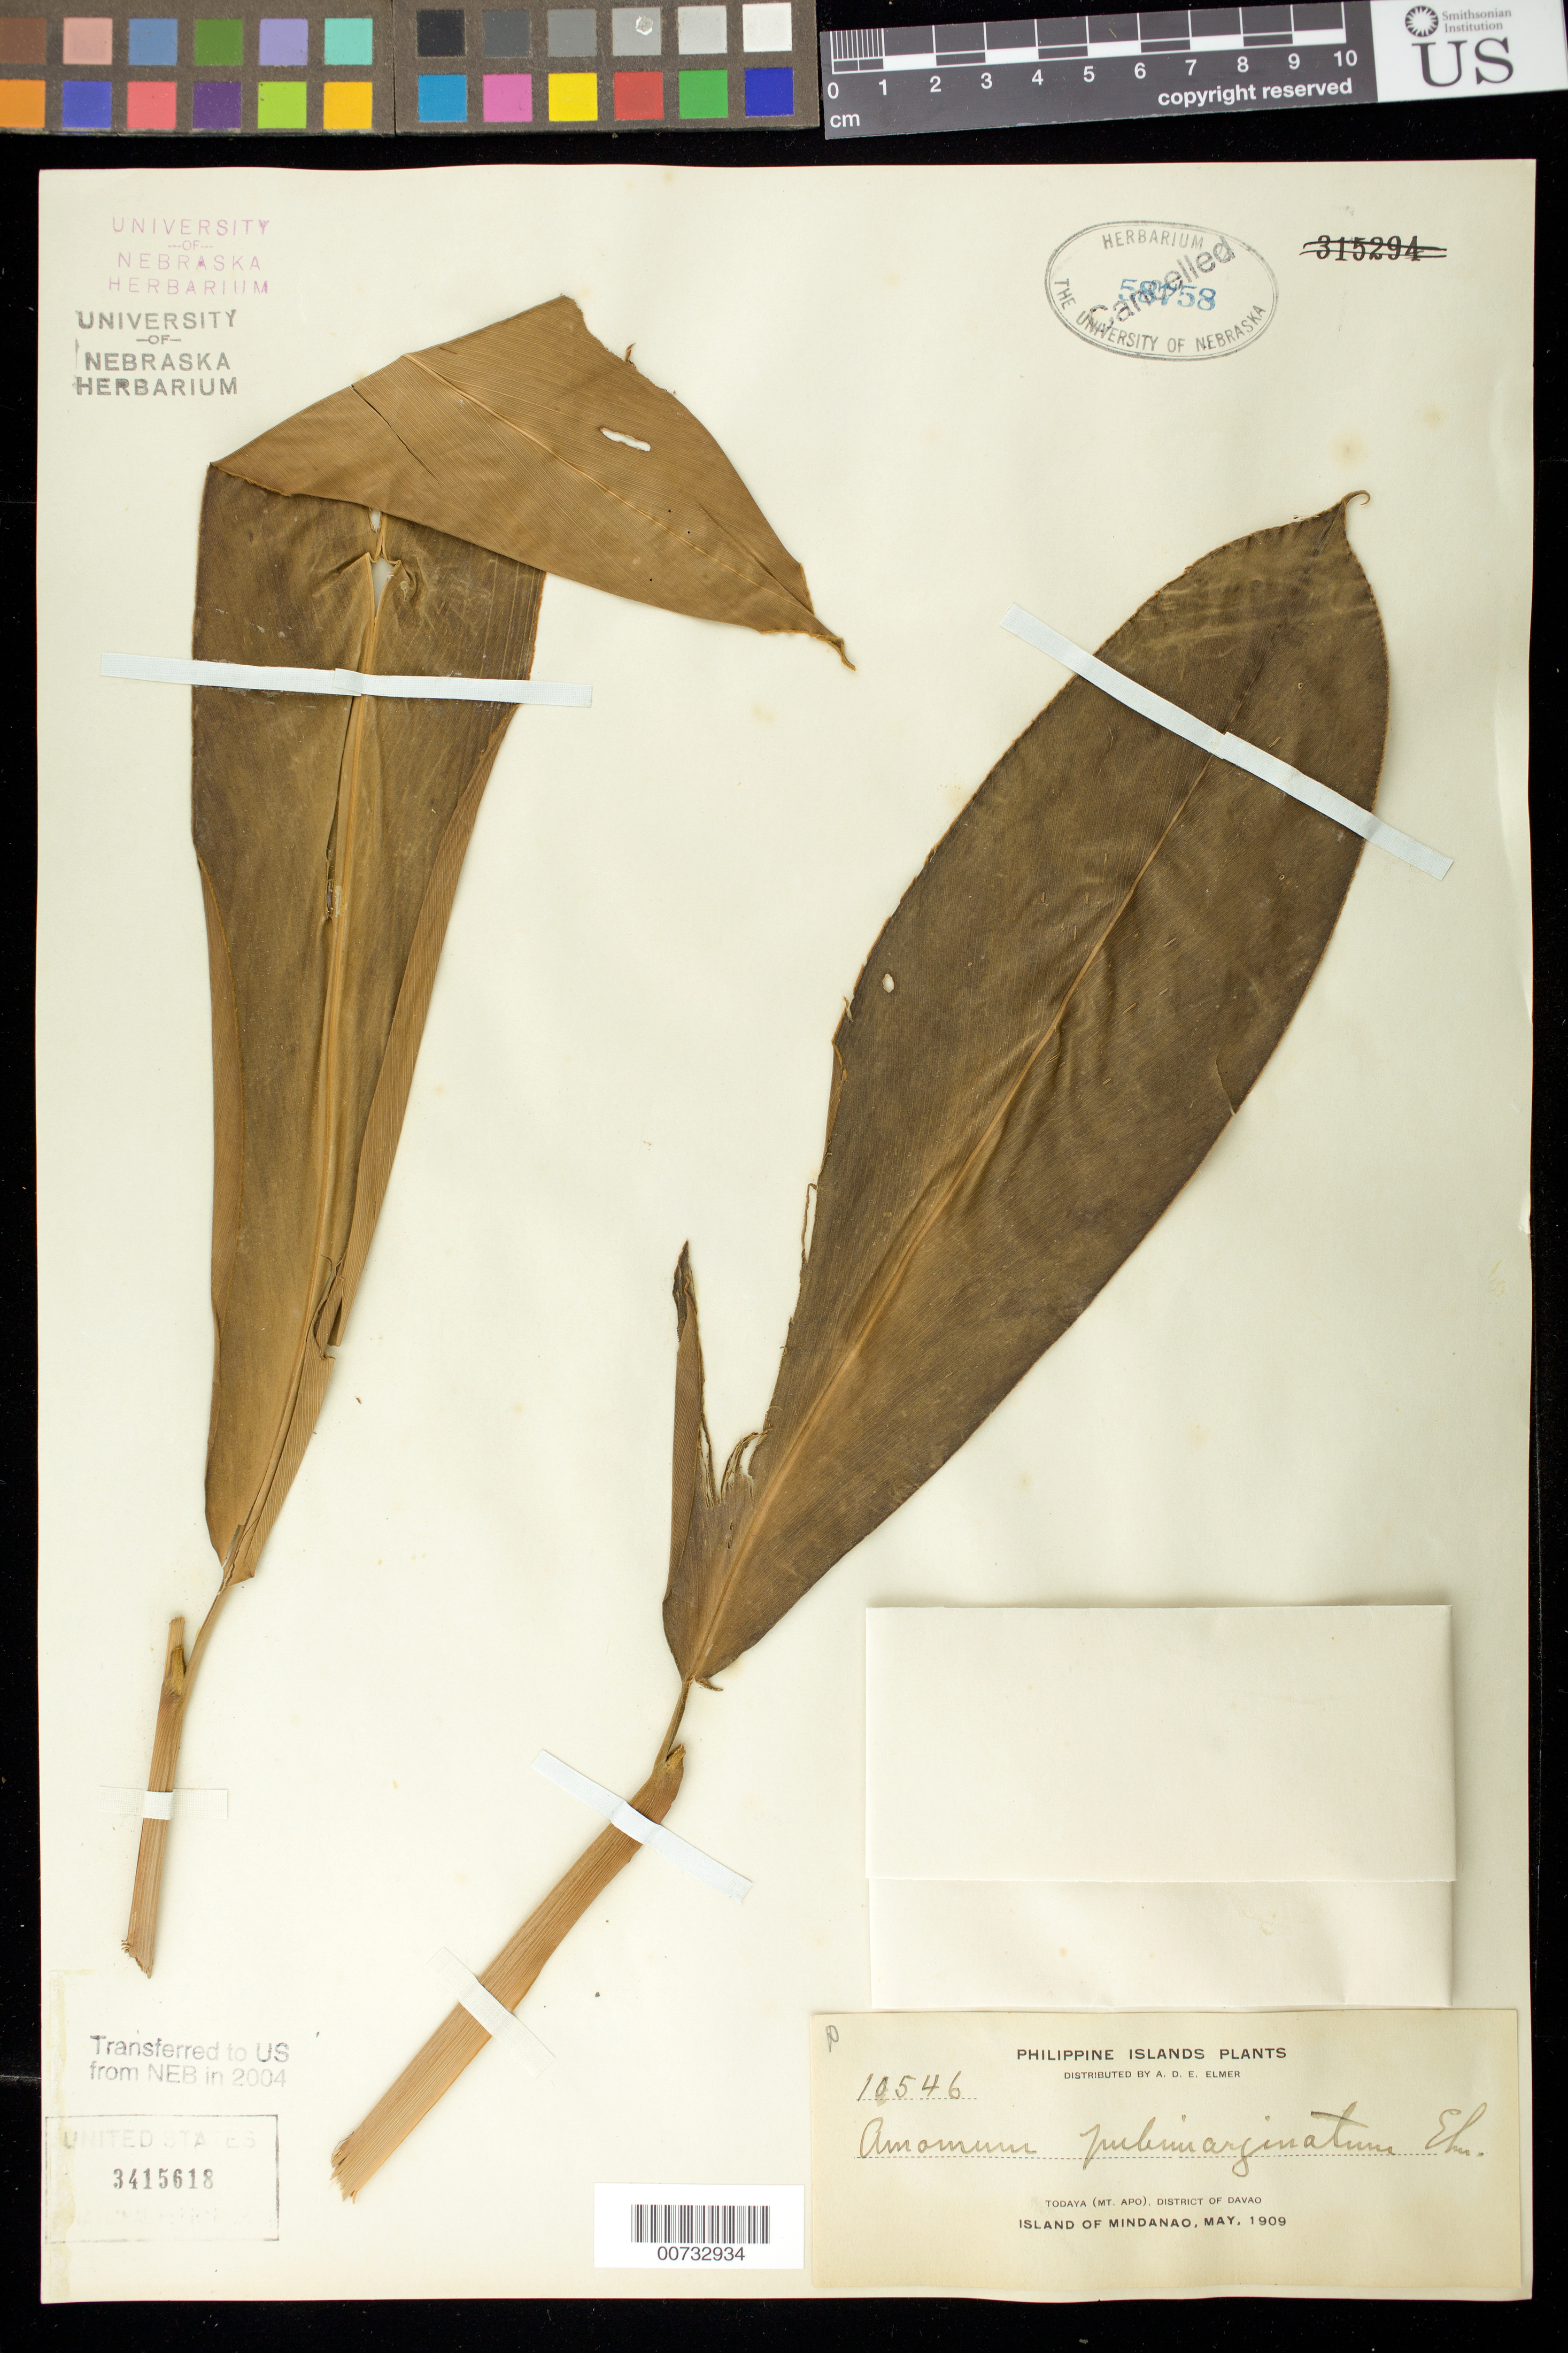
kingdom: Plantae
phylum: Tracheophyta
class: Liliopsida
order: Zingiberales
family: Zingiberaceae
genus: Amomum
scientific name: Amomum pubimarginatum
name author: Elmer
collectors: A. D. E. Elmer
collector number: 10546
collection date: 1909-05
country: Philippines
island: Mindanao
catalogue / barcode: US 3415618